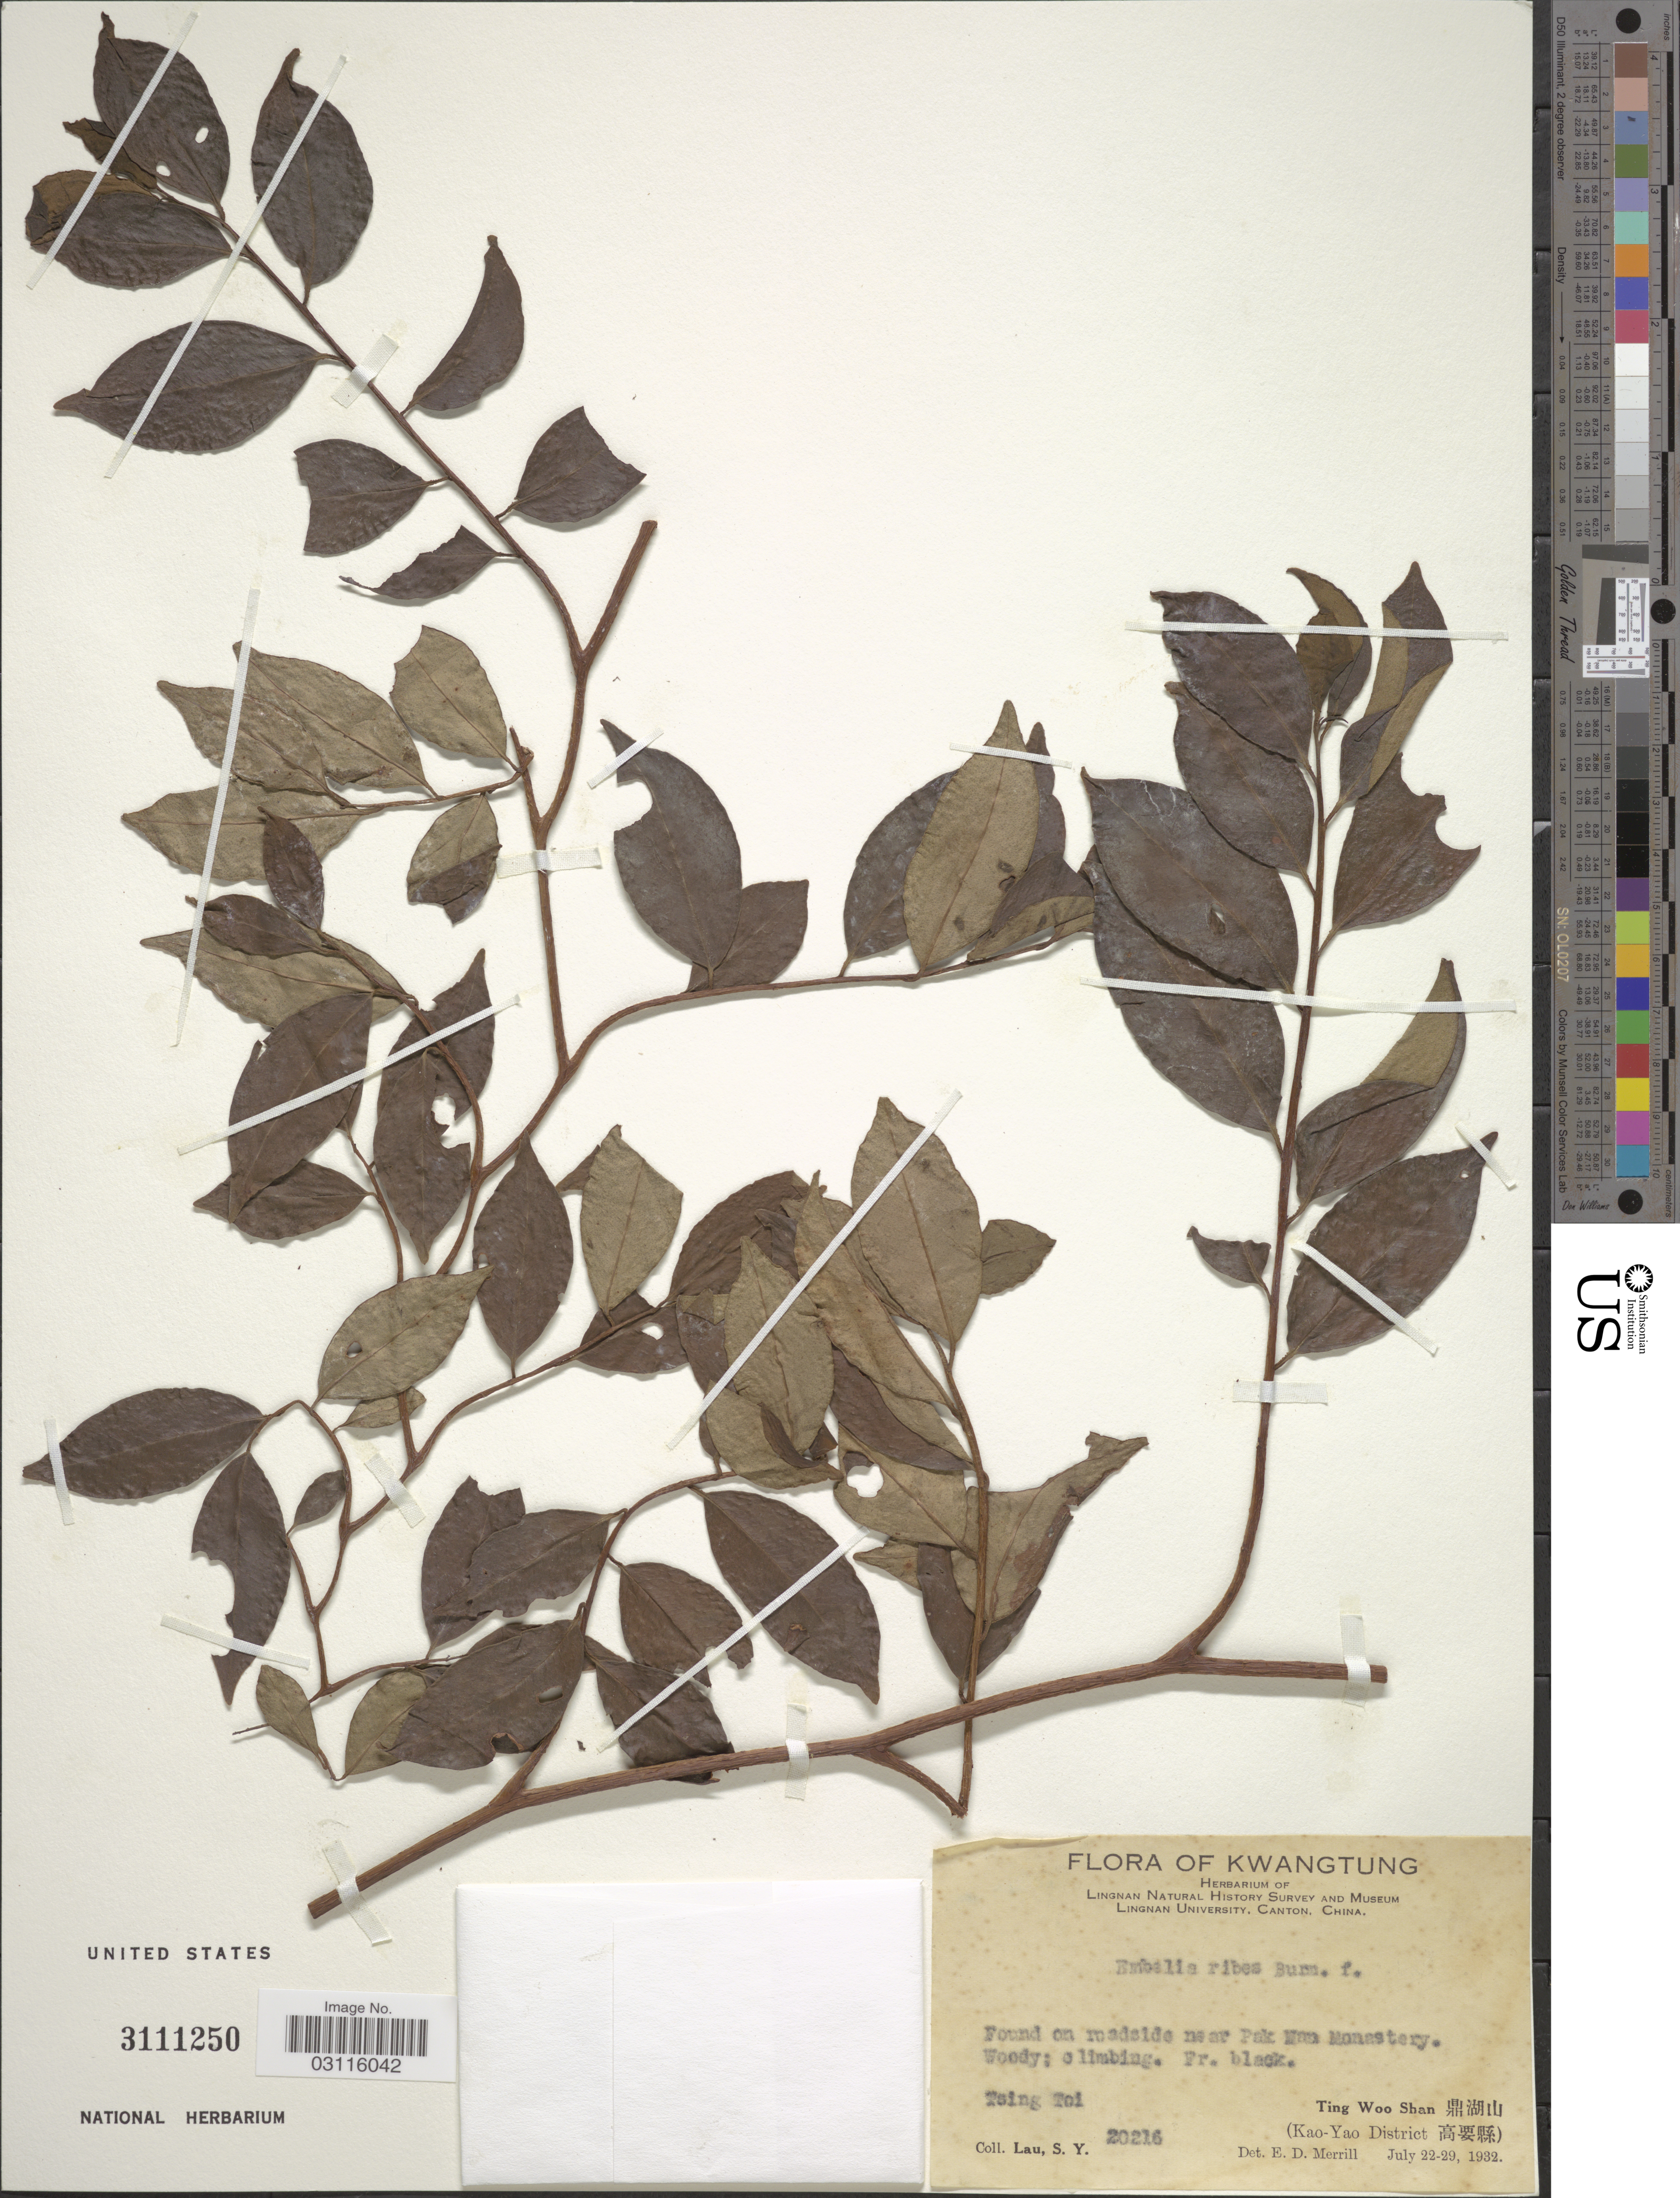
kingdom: Plantae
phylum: Tracheophyta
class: Magnoliopsida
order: Ericales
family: Primulaceae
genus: Embelia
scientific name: Embelia ribes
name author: Burm. f.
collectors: S. Y. Lau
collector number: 20216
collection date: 1932-07-22/1932-07-29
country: China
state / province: Guangdong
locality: Kwangtung, Found on roadside near Pak Mao [interpreted] Monastery. Tsing Toi [interpreted], Ting Woo Shan X, (Kao-Yao District X).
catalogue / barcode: US 3111250